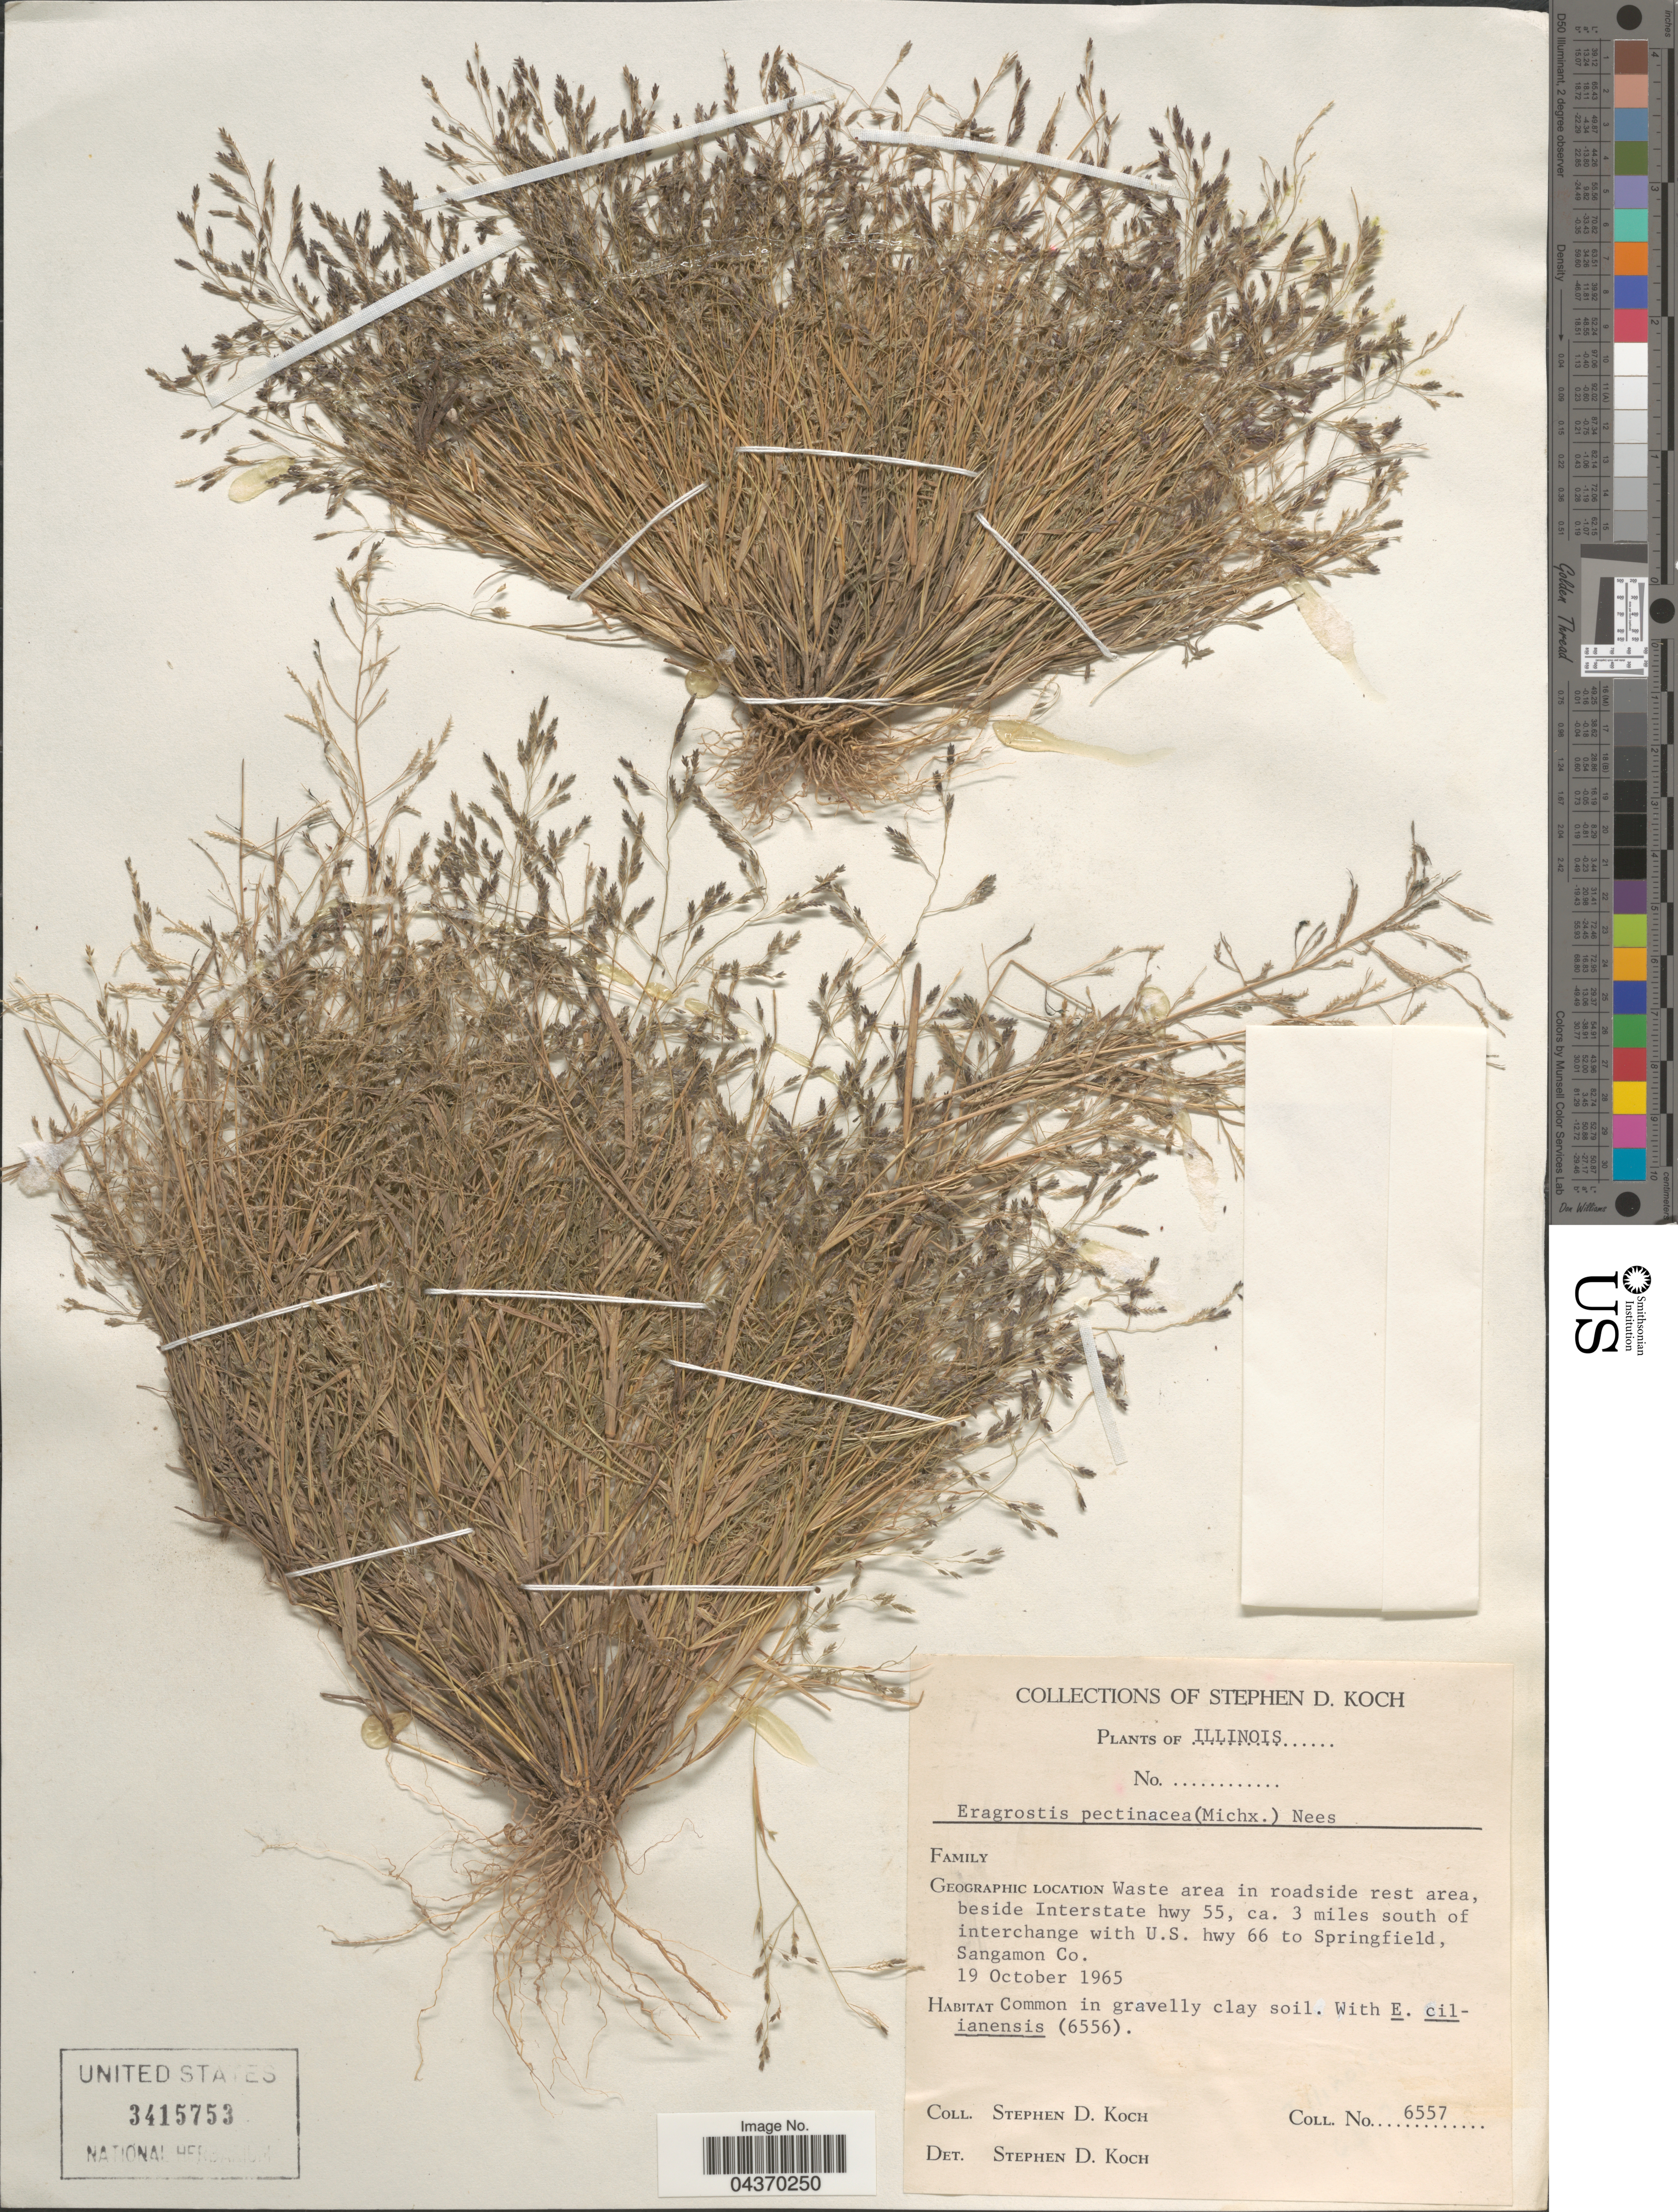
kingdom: Plantae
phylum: Tracheophyta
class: Liliopsida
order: Poales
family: Poaceae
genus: Eragrostis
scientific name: Eragrostis pectinacea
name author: (Michx.) Nees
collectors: S. D. Koch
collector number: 6557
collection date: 1965-10-19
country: United States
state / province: Illinois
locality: Waste area in roadside rest area, beside Interstate hwy 55, ca. 3 miles south of interchange U.S. hwy 66 to Springfield, Sangamon Co.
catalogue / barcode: US 3415753